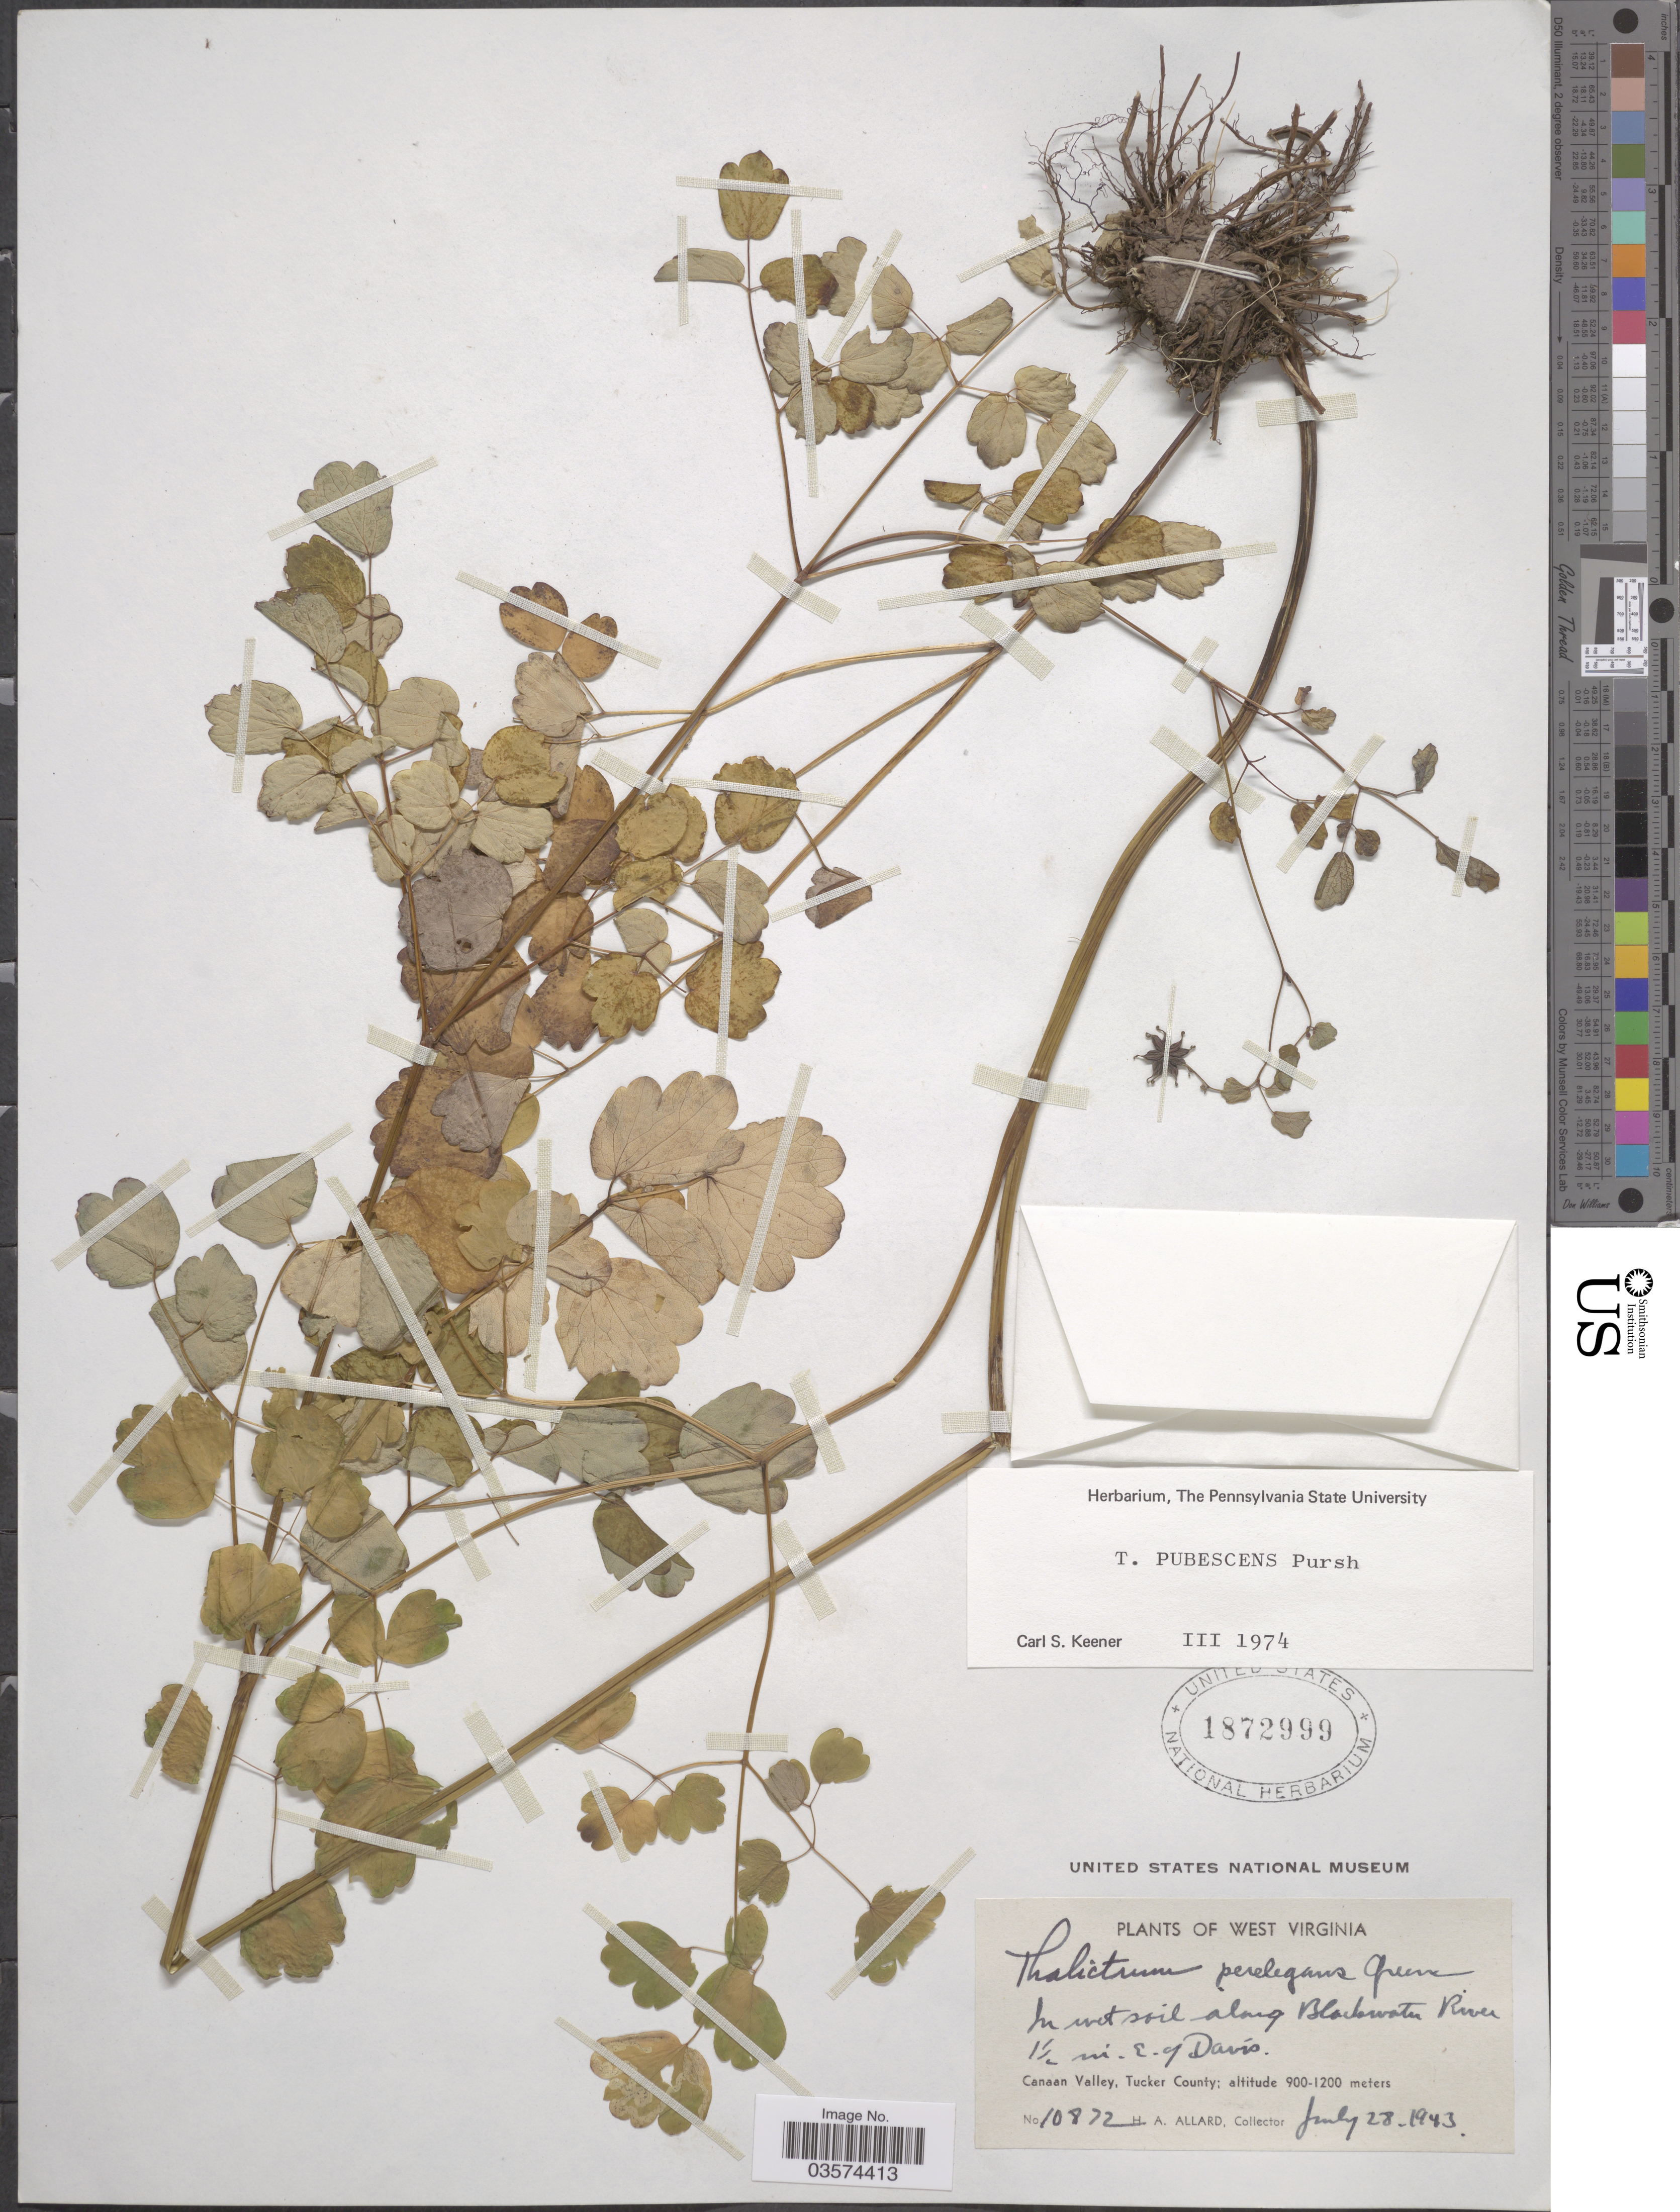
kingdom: Plantae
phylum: Tracheophyta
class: Magnoliopsida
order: Ranunculales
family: Ranunculaceae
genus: Thalictrum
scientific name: Thalictrum pubescens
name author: Pursh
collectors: H. A. Allard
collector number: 10872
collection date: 1943-07-28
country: United States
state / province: West Virginia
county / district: Tucker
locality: In wet soil along Blackwater River 1½ mi. E. of Davis. Canaan Valley, Tucker County.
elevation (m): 900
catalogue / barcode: US 1872999